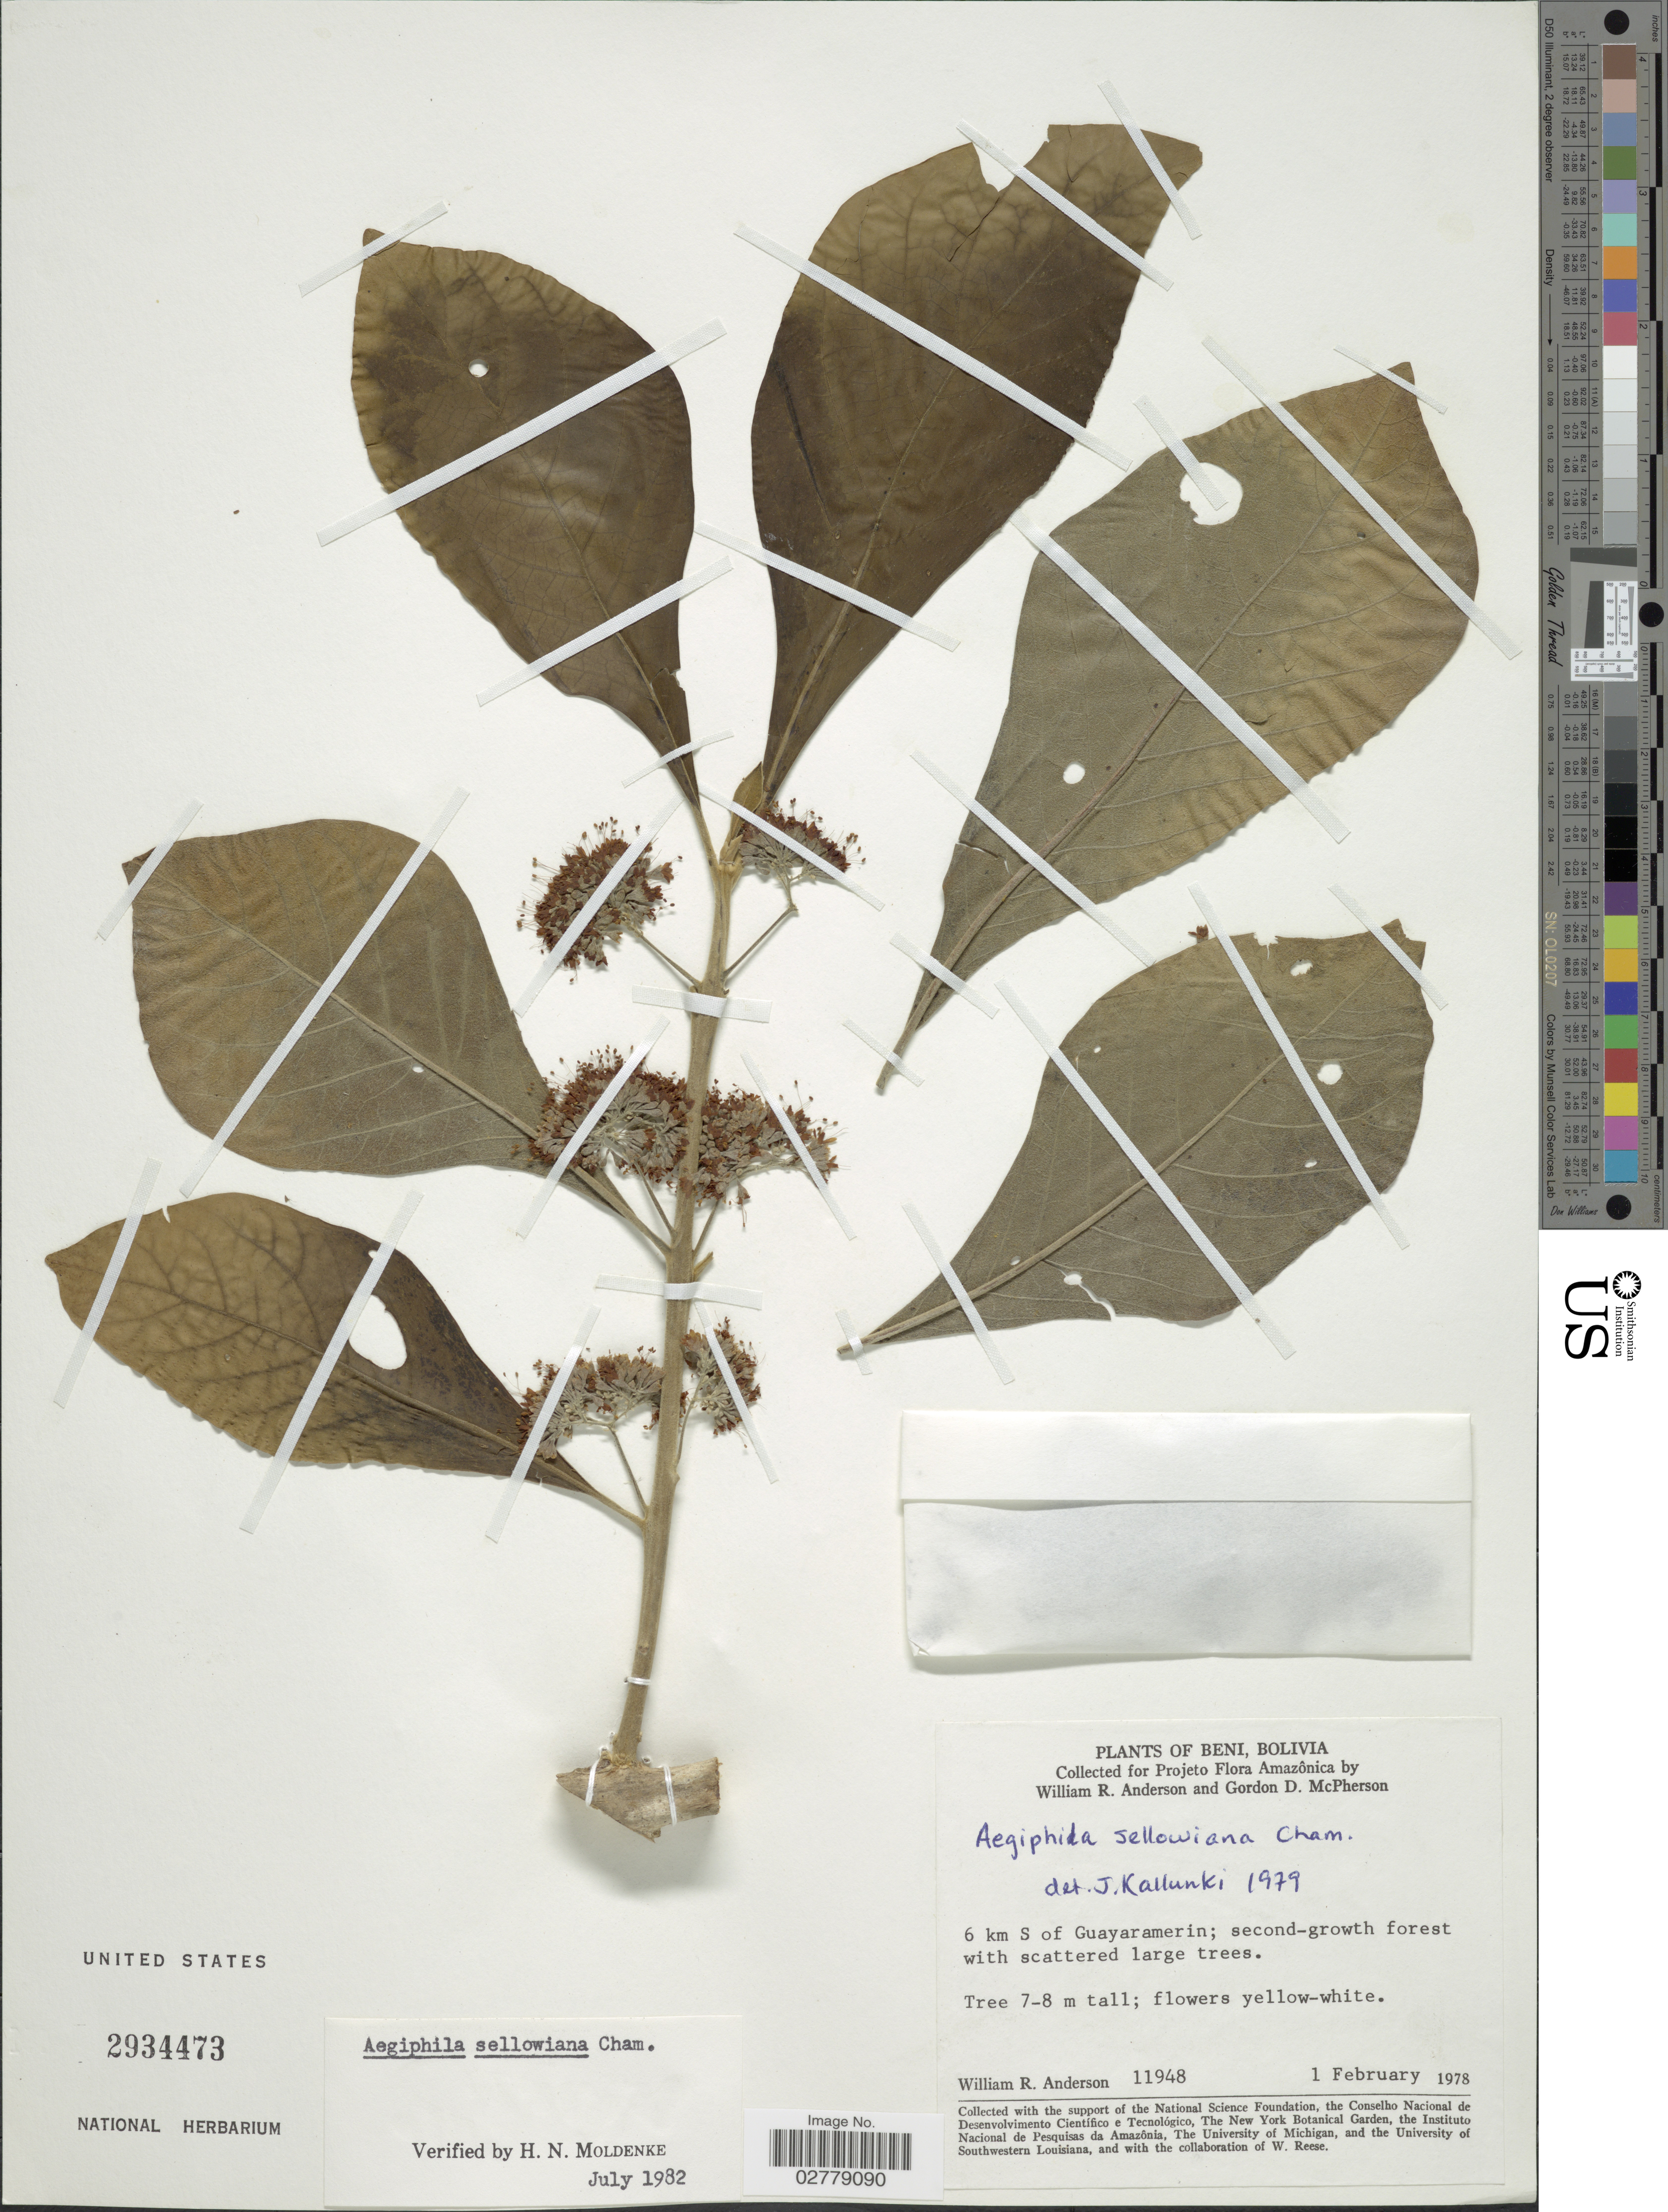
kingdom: Plantae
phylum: Tracheophyta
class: Magnoliopsida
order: Lamiales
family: Lamiaceae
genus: Aegiphila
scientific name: Aegiphila sellowiana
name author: Cham.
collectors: W. R. Anderson & G. D. McPherson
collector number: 11948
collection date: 1978-02-01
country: Bolivia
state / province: Beni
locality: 6 km S of Guayaramerín.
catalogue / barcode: US 2934473